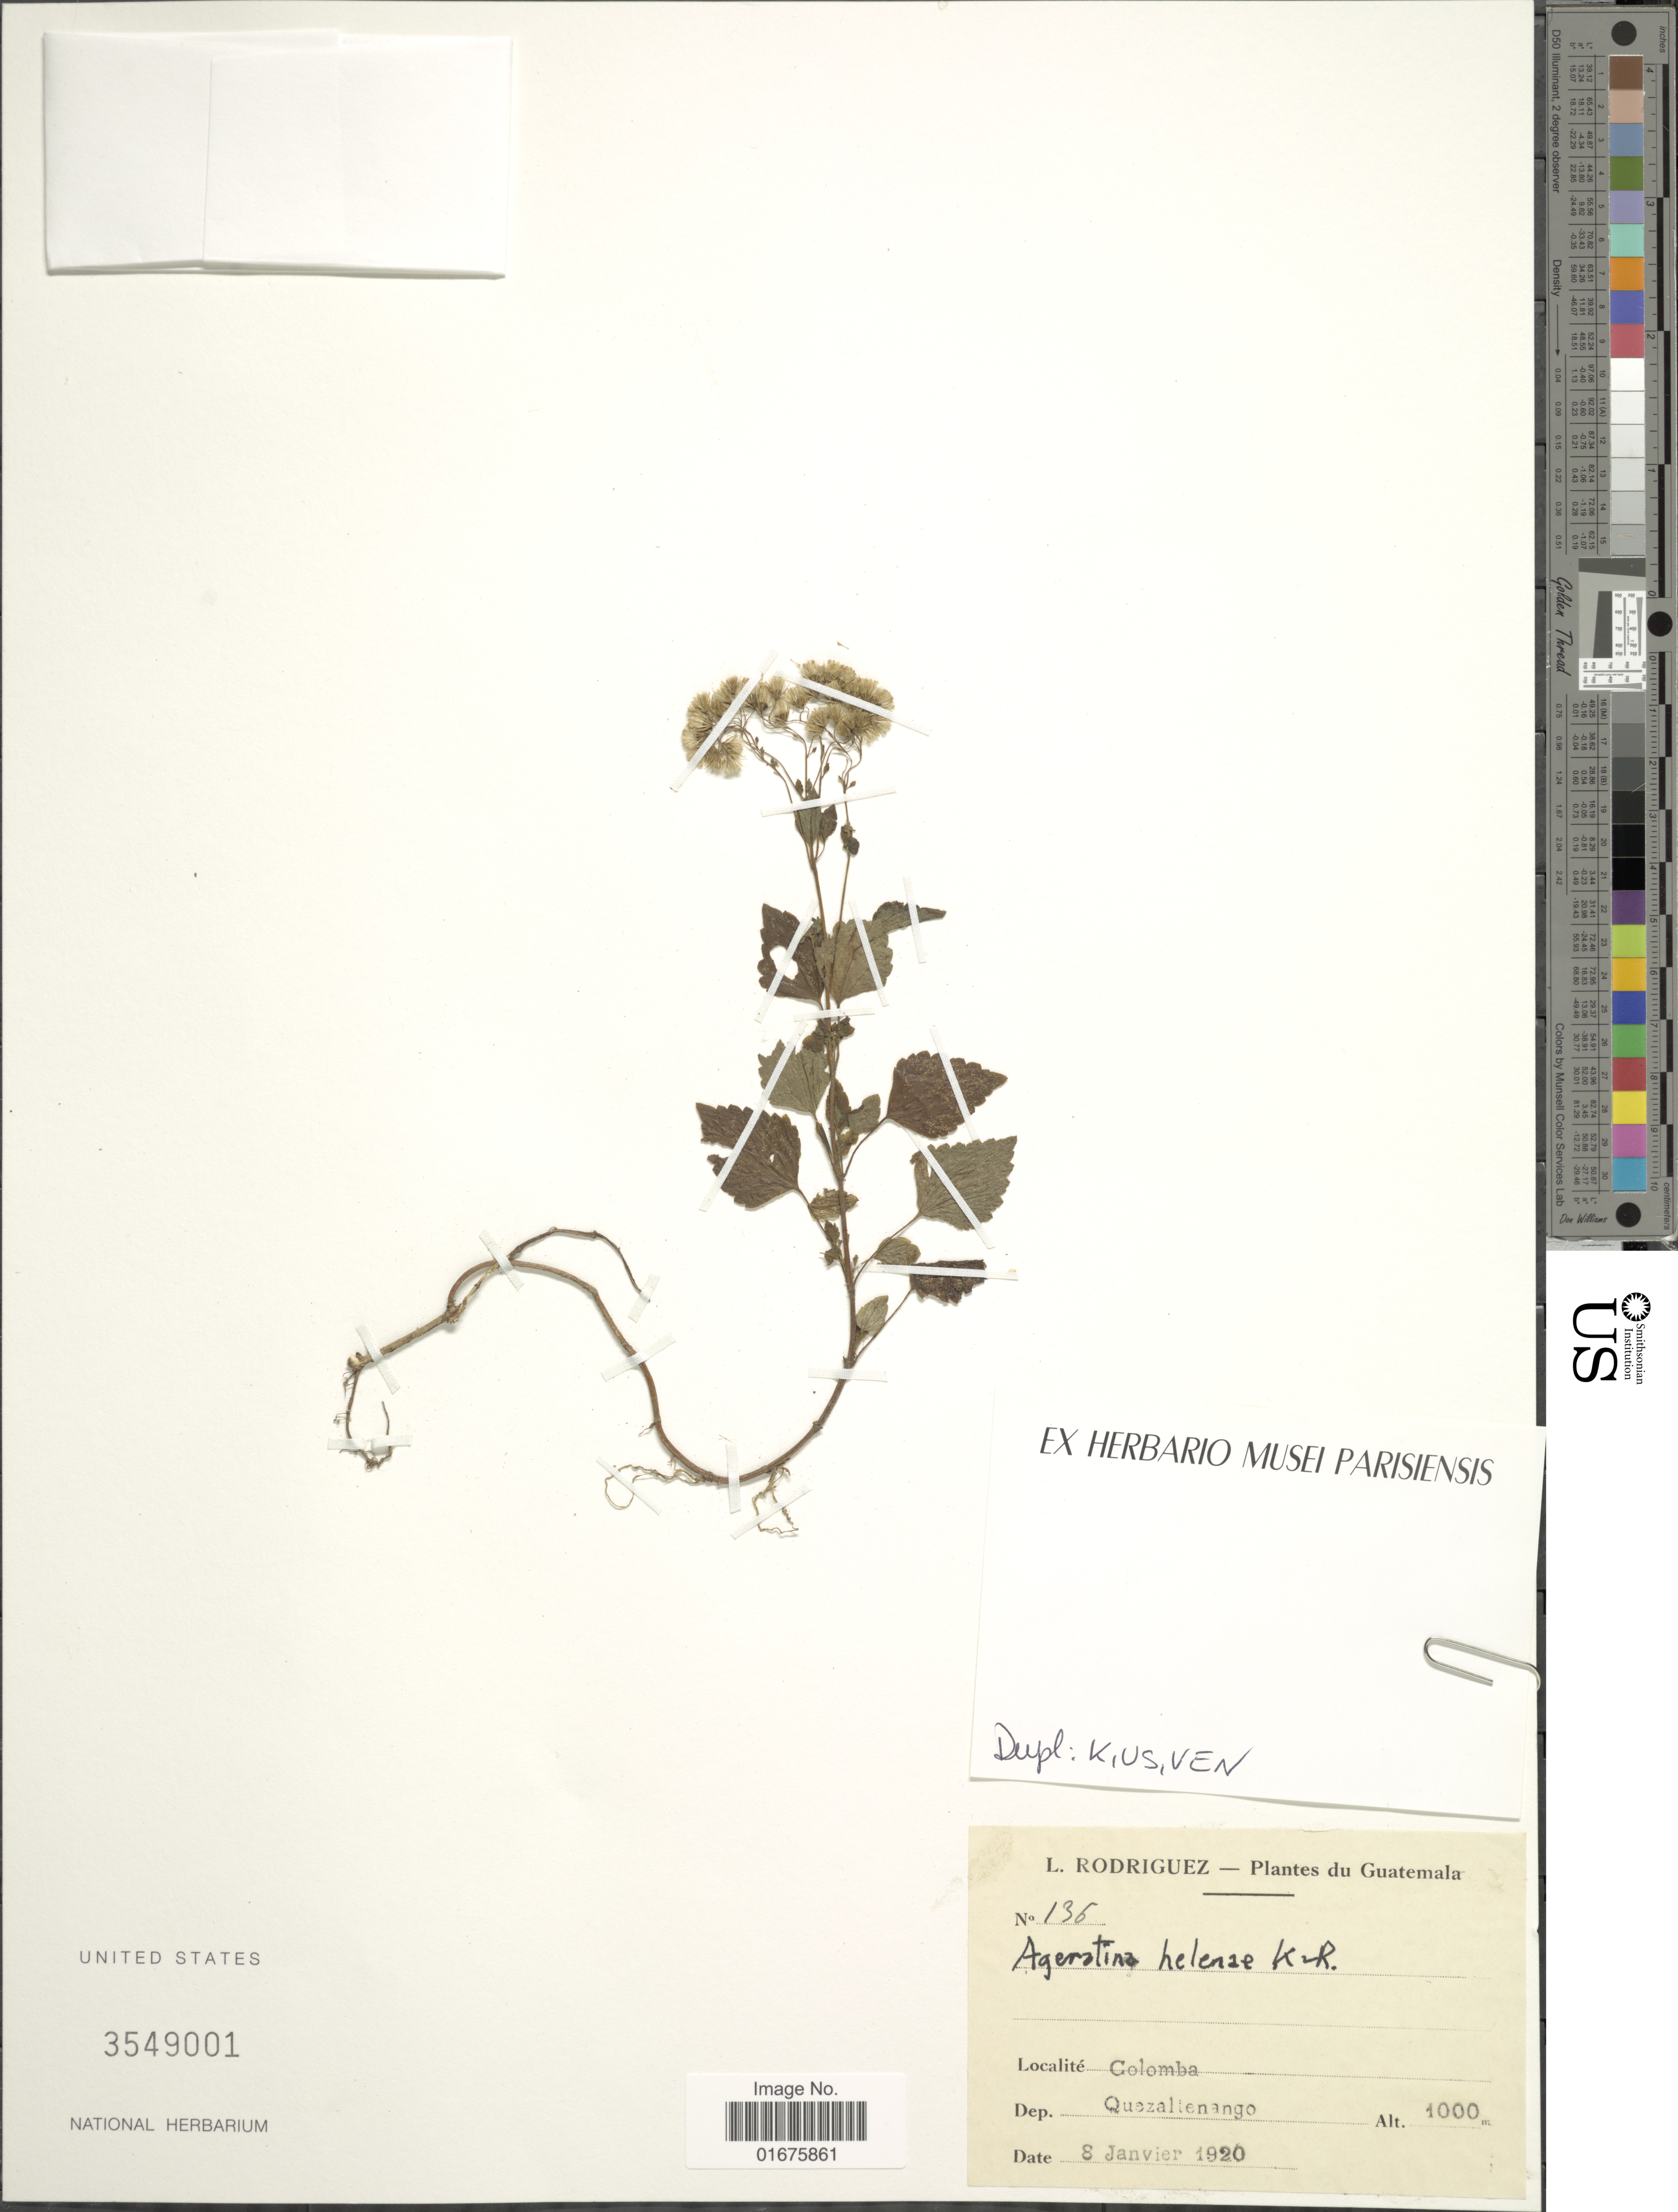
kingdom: Plantae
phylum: Tracheophyta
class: Magnoliopsida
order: Asterales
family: Asteraceae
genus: Ageratina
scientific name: Ageratina helenae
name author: R.M. King & H. Rob.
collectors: L. Rodriguez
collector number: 136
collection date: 1920-01-08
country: Guatemala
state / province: Quetzaltenango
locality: Colomba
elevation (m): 1000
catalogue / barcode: US 3549001